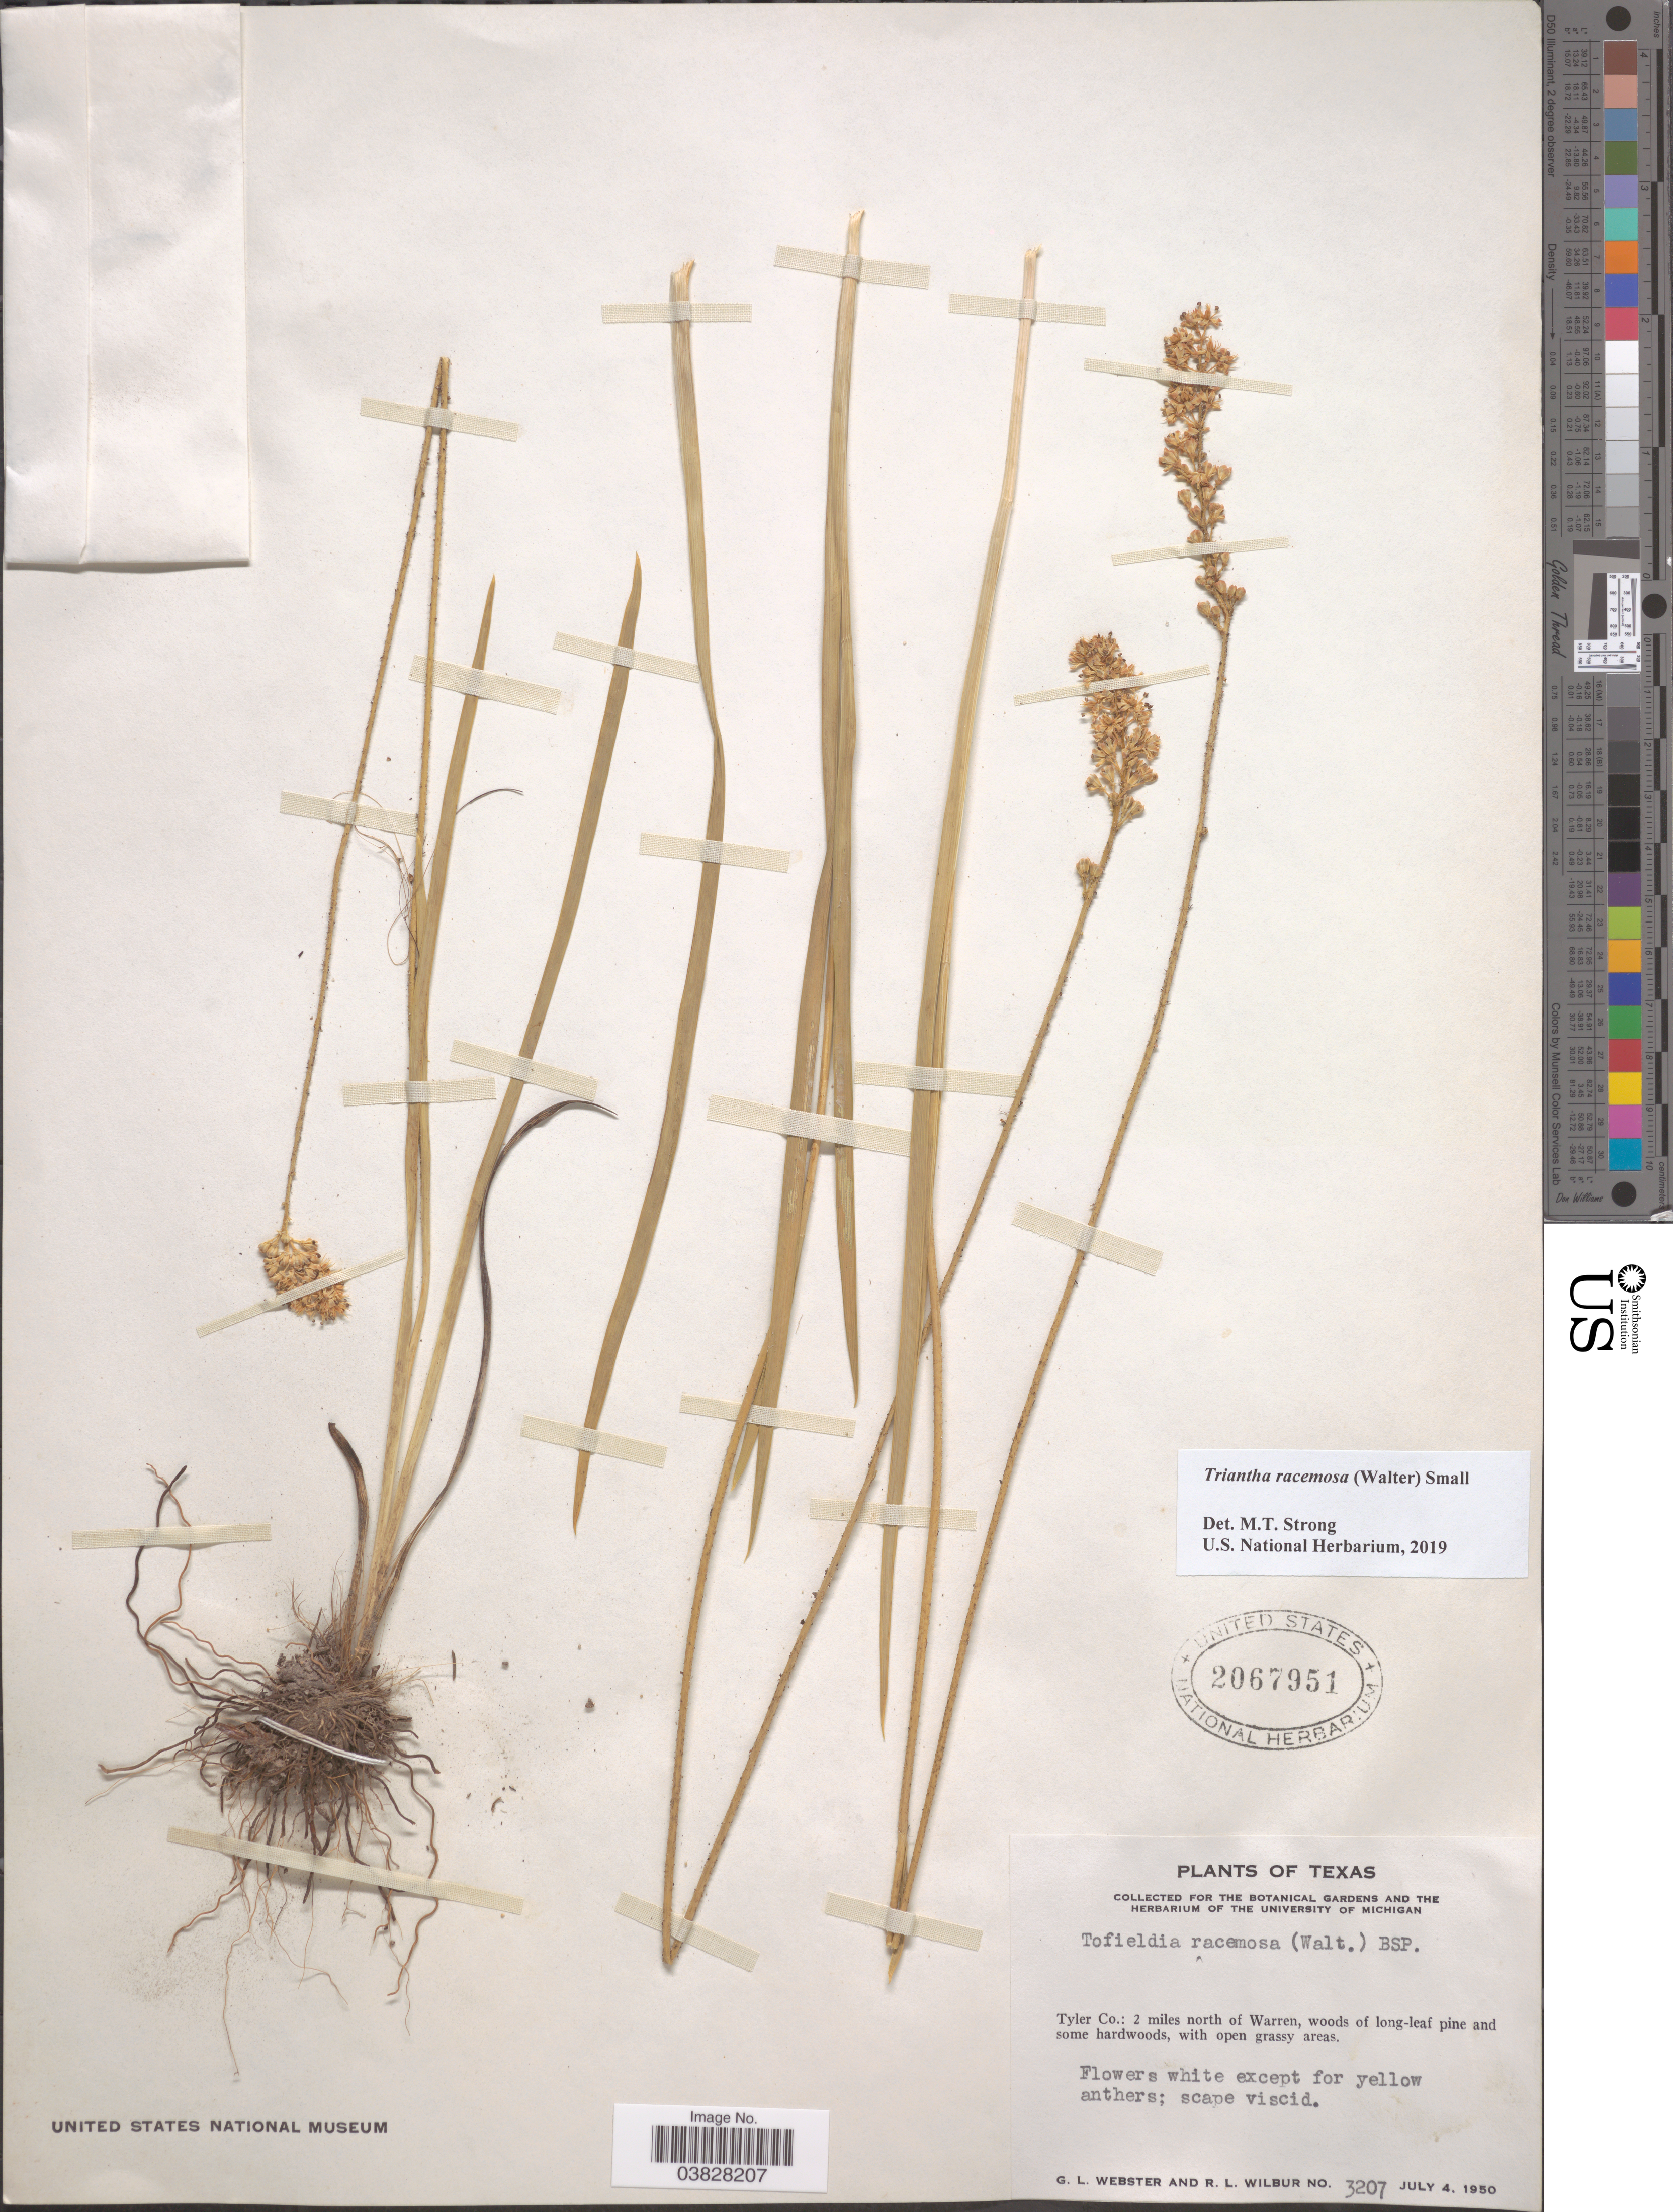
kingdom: Plantae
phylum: Tracheophyta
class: Liliopsida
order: Alismatales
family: Tofieldiaceae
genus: Triantha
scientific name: Triantha racemosa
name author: (Walter) Small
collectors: G. L. Webster & R. L. Wilbur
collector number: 3207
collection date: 1950-07-04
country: United States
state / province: Texas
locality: Tyler Co.: 2 miles north of Warren.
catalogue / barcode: US 2067951